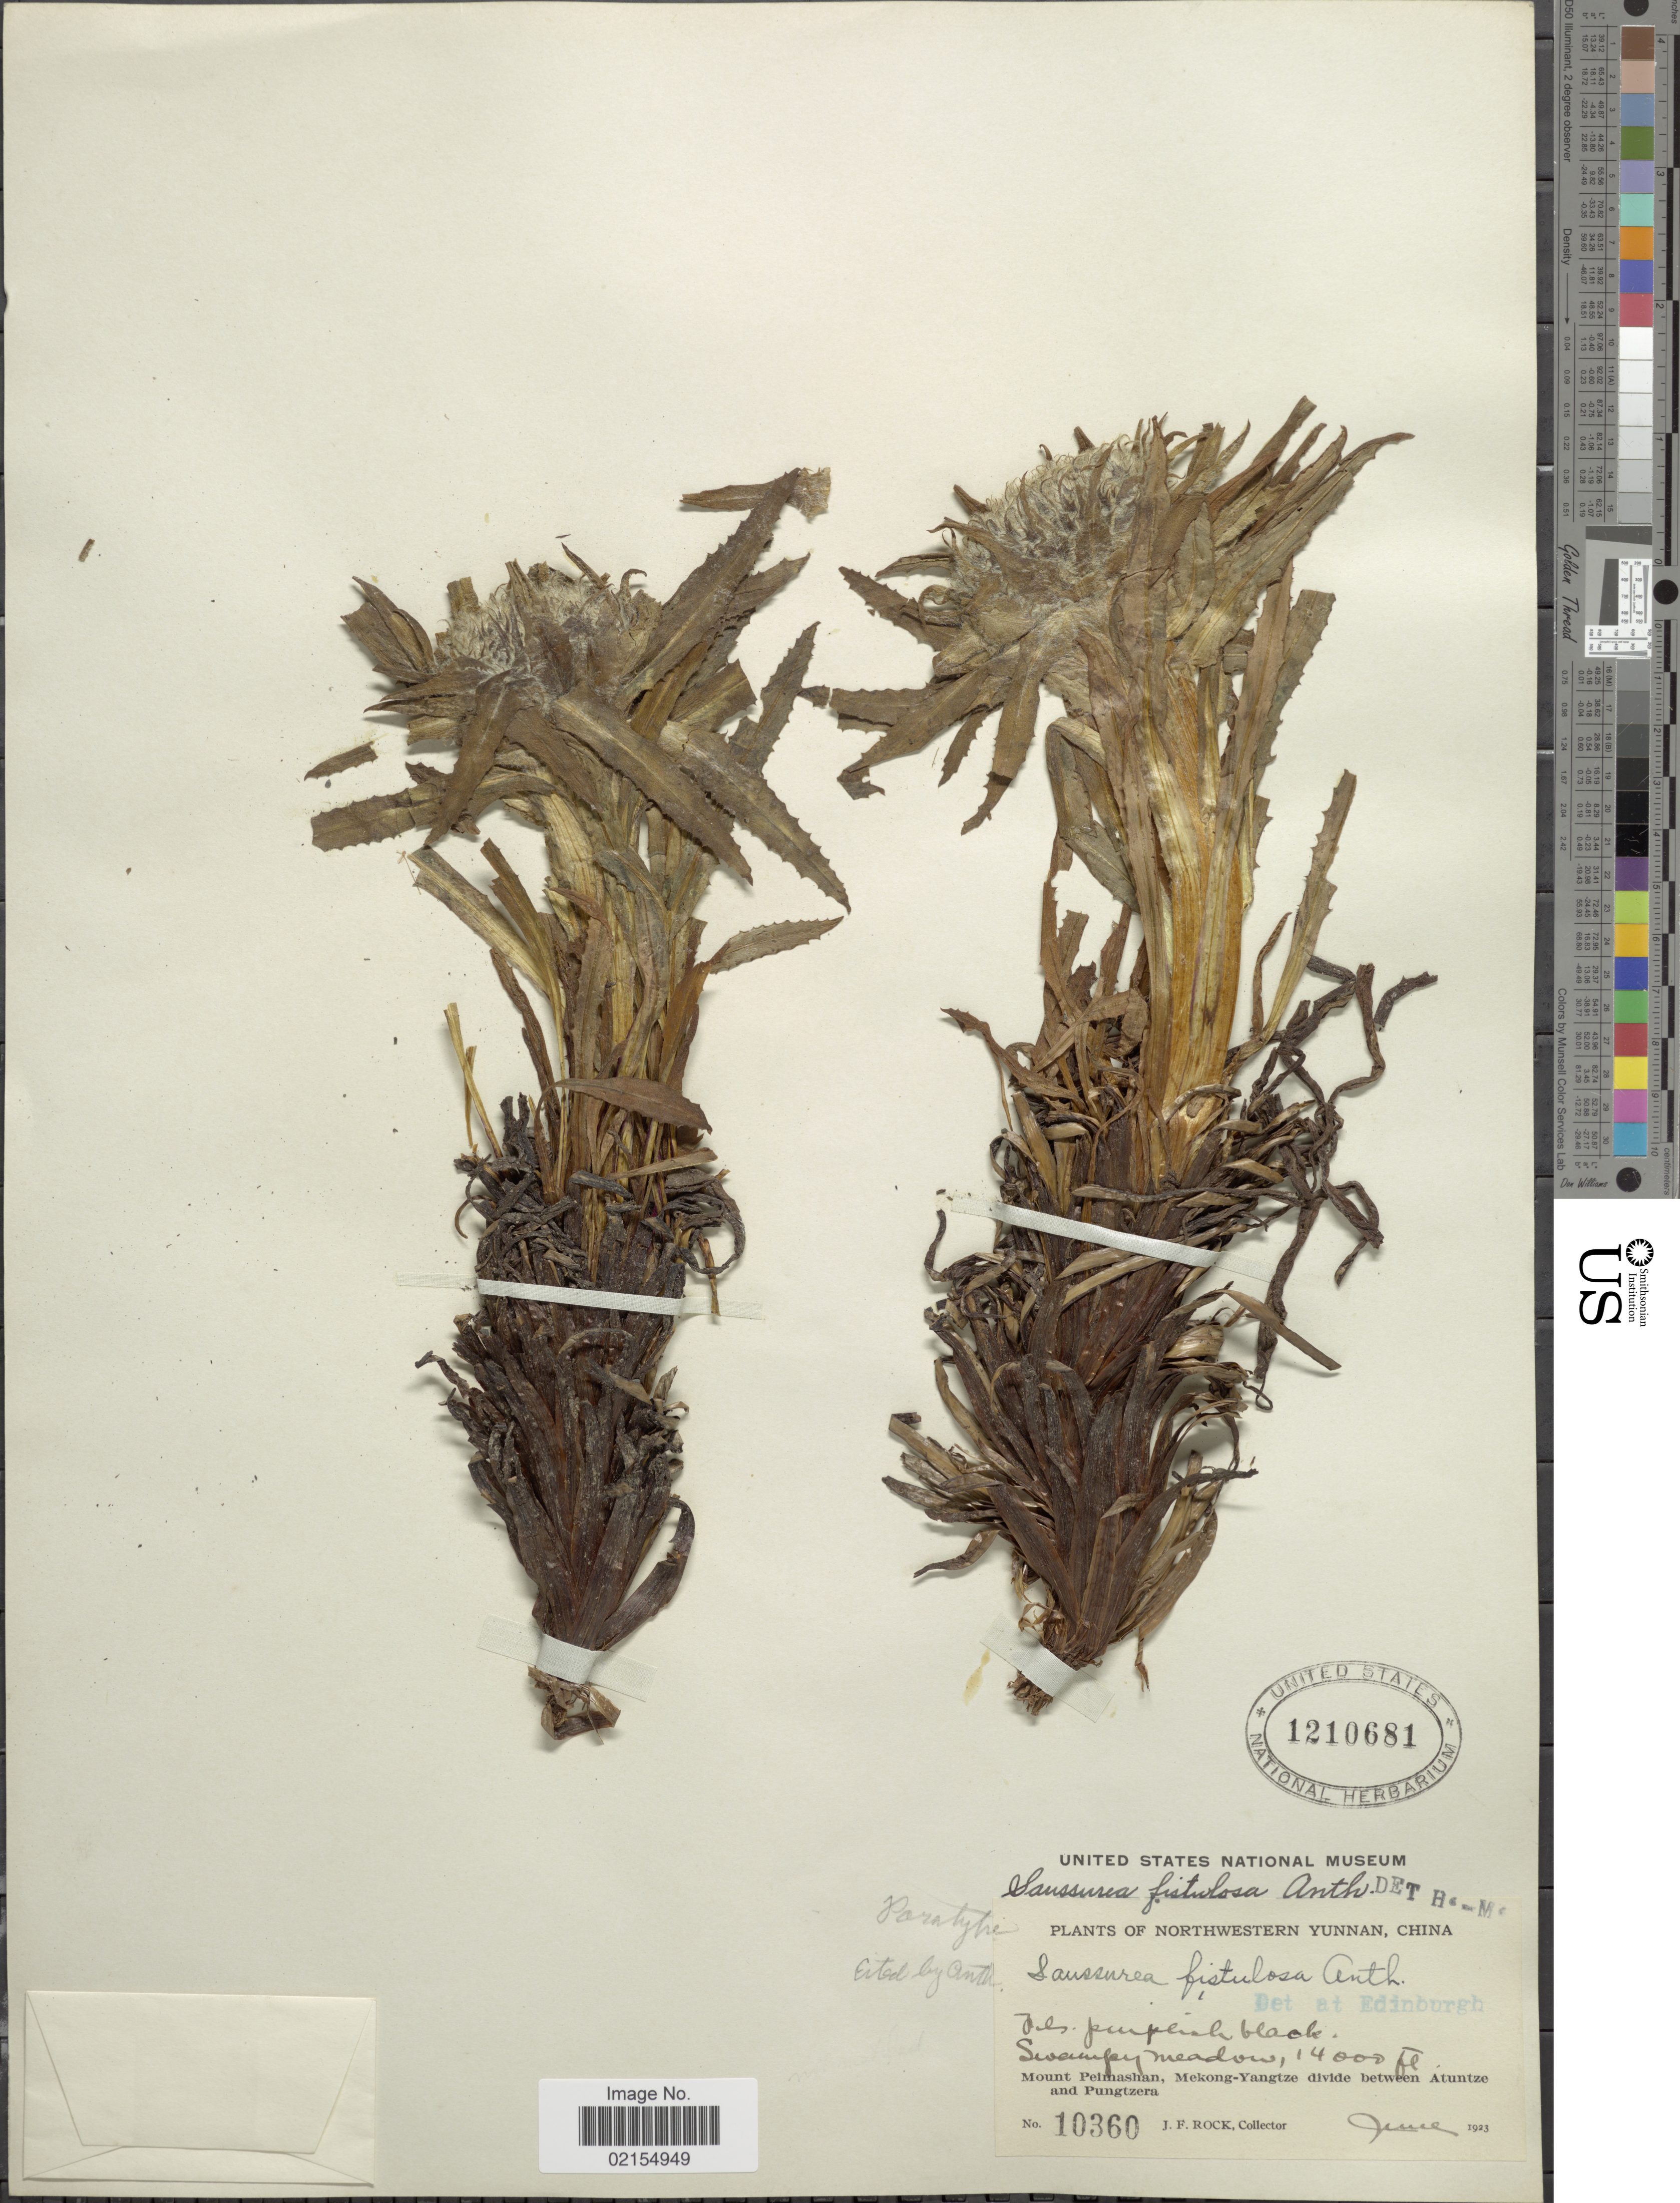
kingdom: Plantae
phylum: Tracheophyta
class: Magnoliopsida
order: Asterales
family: Asteraceae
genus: Saussurea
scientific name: Saussurea fistulosa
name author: J. Anthony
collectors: J. Rock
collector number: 10360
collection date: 1923-06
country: China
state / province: Yunnan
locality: Northwestern Yunnan, China, Mount Peimashan, Mekong-Yangtze divide between Atuntze and Pungtzera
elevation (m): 4267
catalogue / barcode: US 1210681